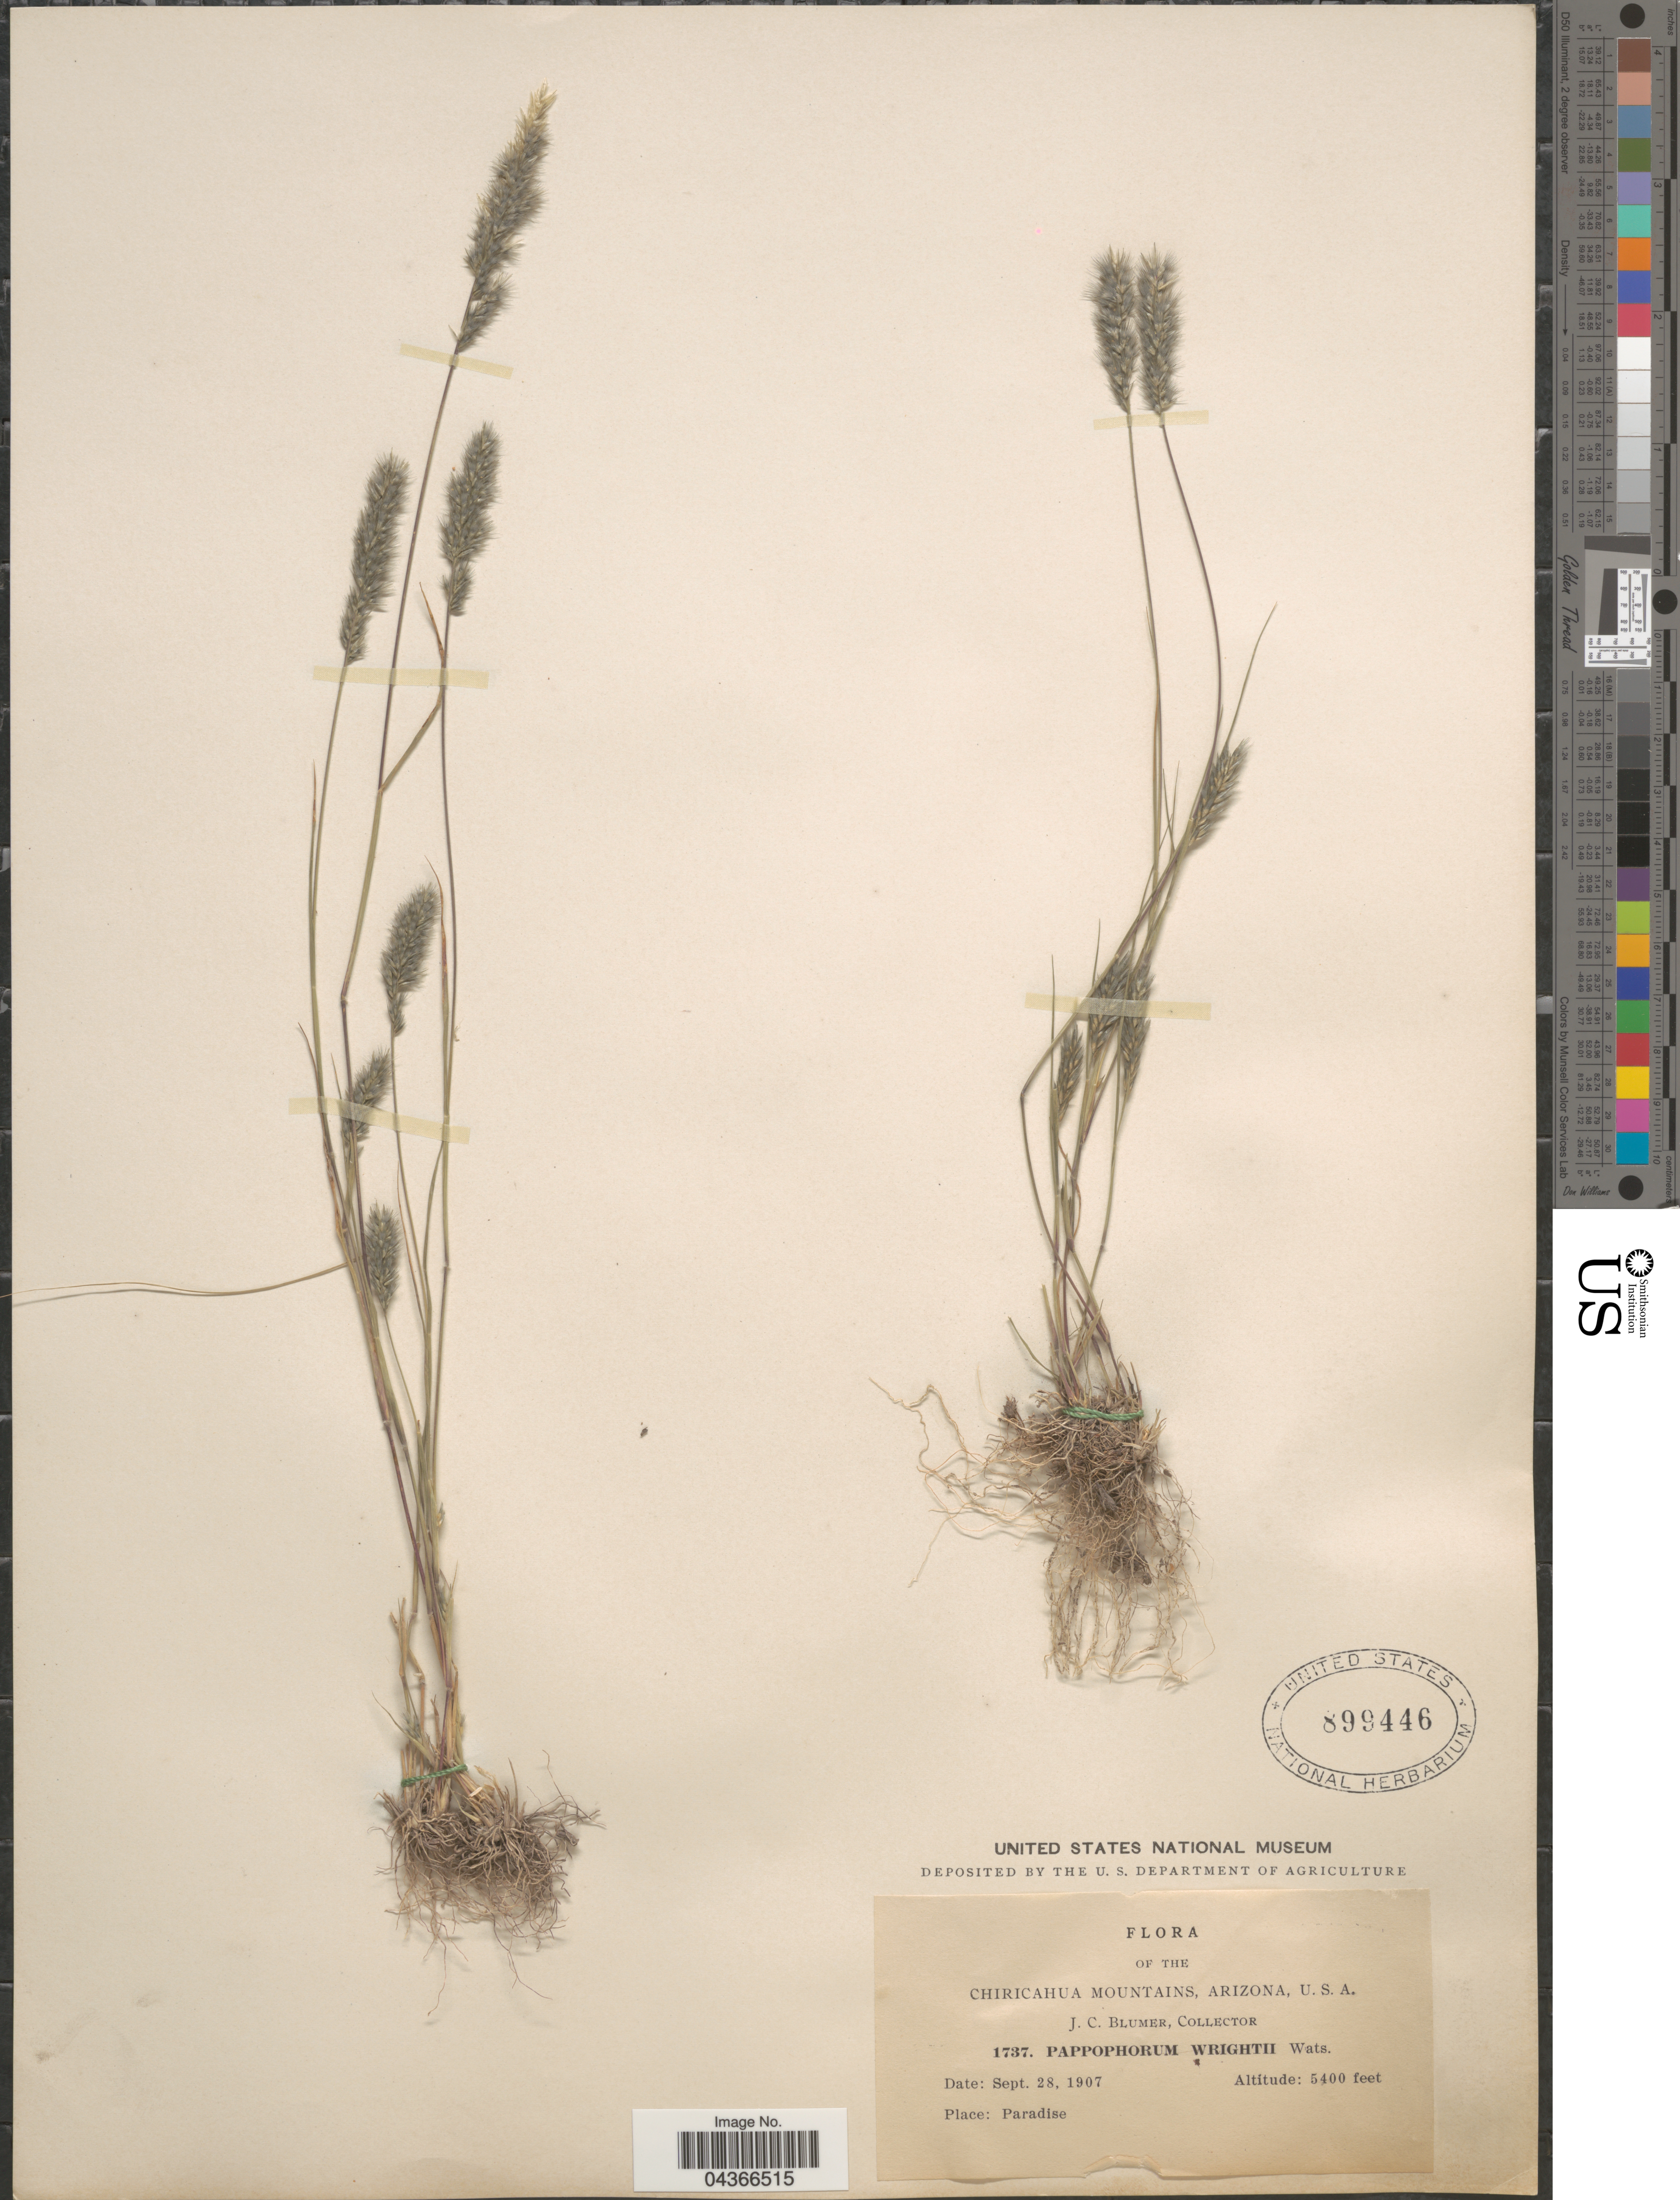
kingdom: Plantae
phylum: Tracheophyta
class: Liliopsida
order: Poales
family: Poaceae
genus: Enneapogon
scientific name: Enneapogon desvauxii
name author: P. Beauv.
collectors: J. C. Blumer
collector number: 1737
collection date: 1907-09-28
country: United States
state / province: Arizona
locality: Chiricahua Mountains. Paradise.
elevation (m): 1646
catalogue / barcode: US 899446